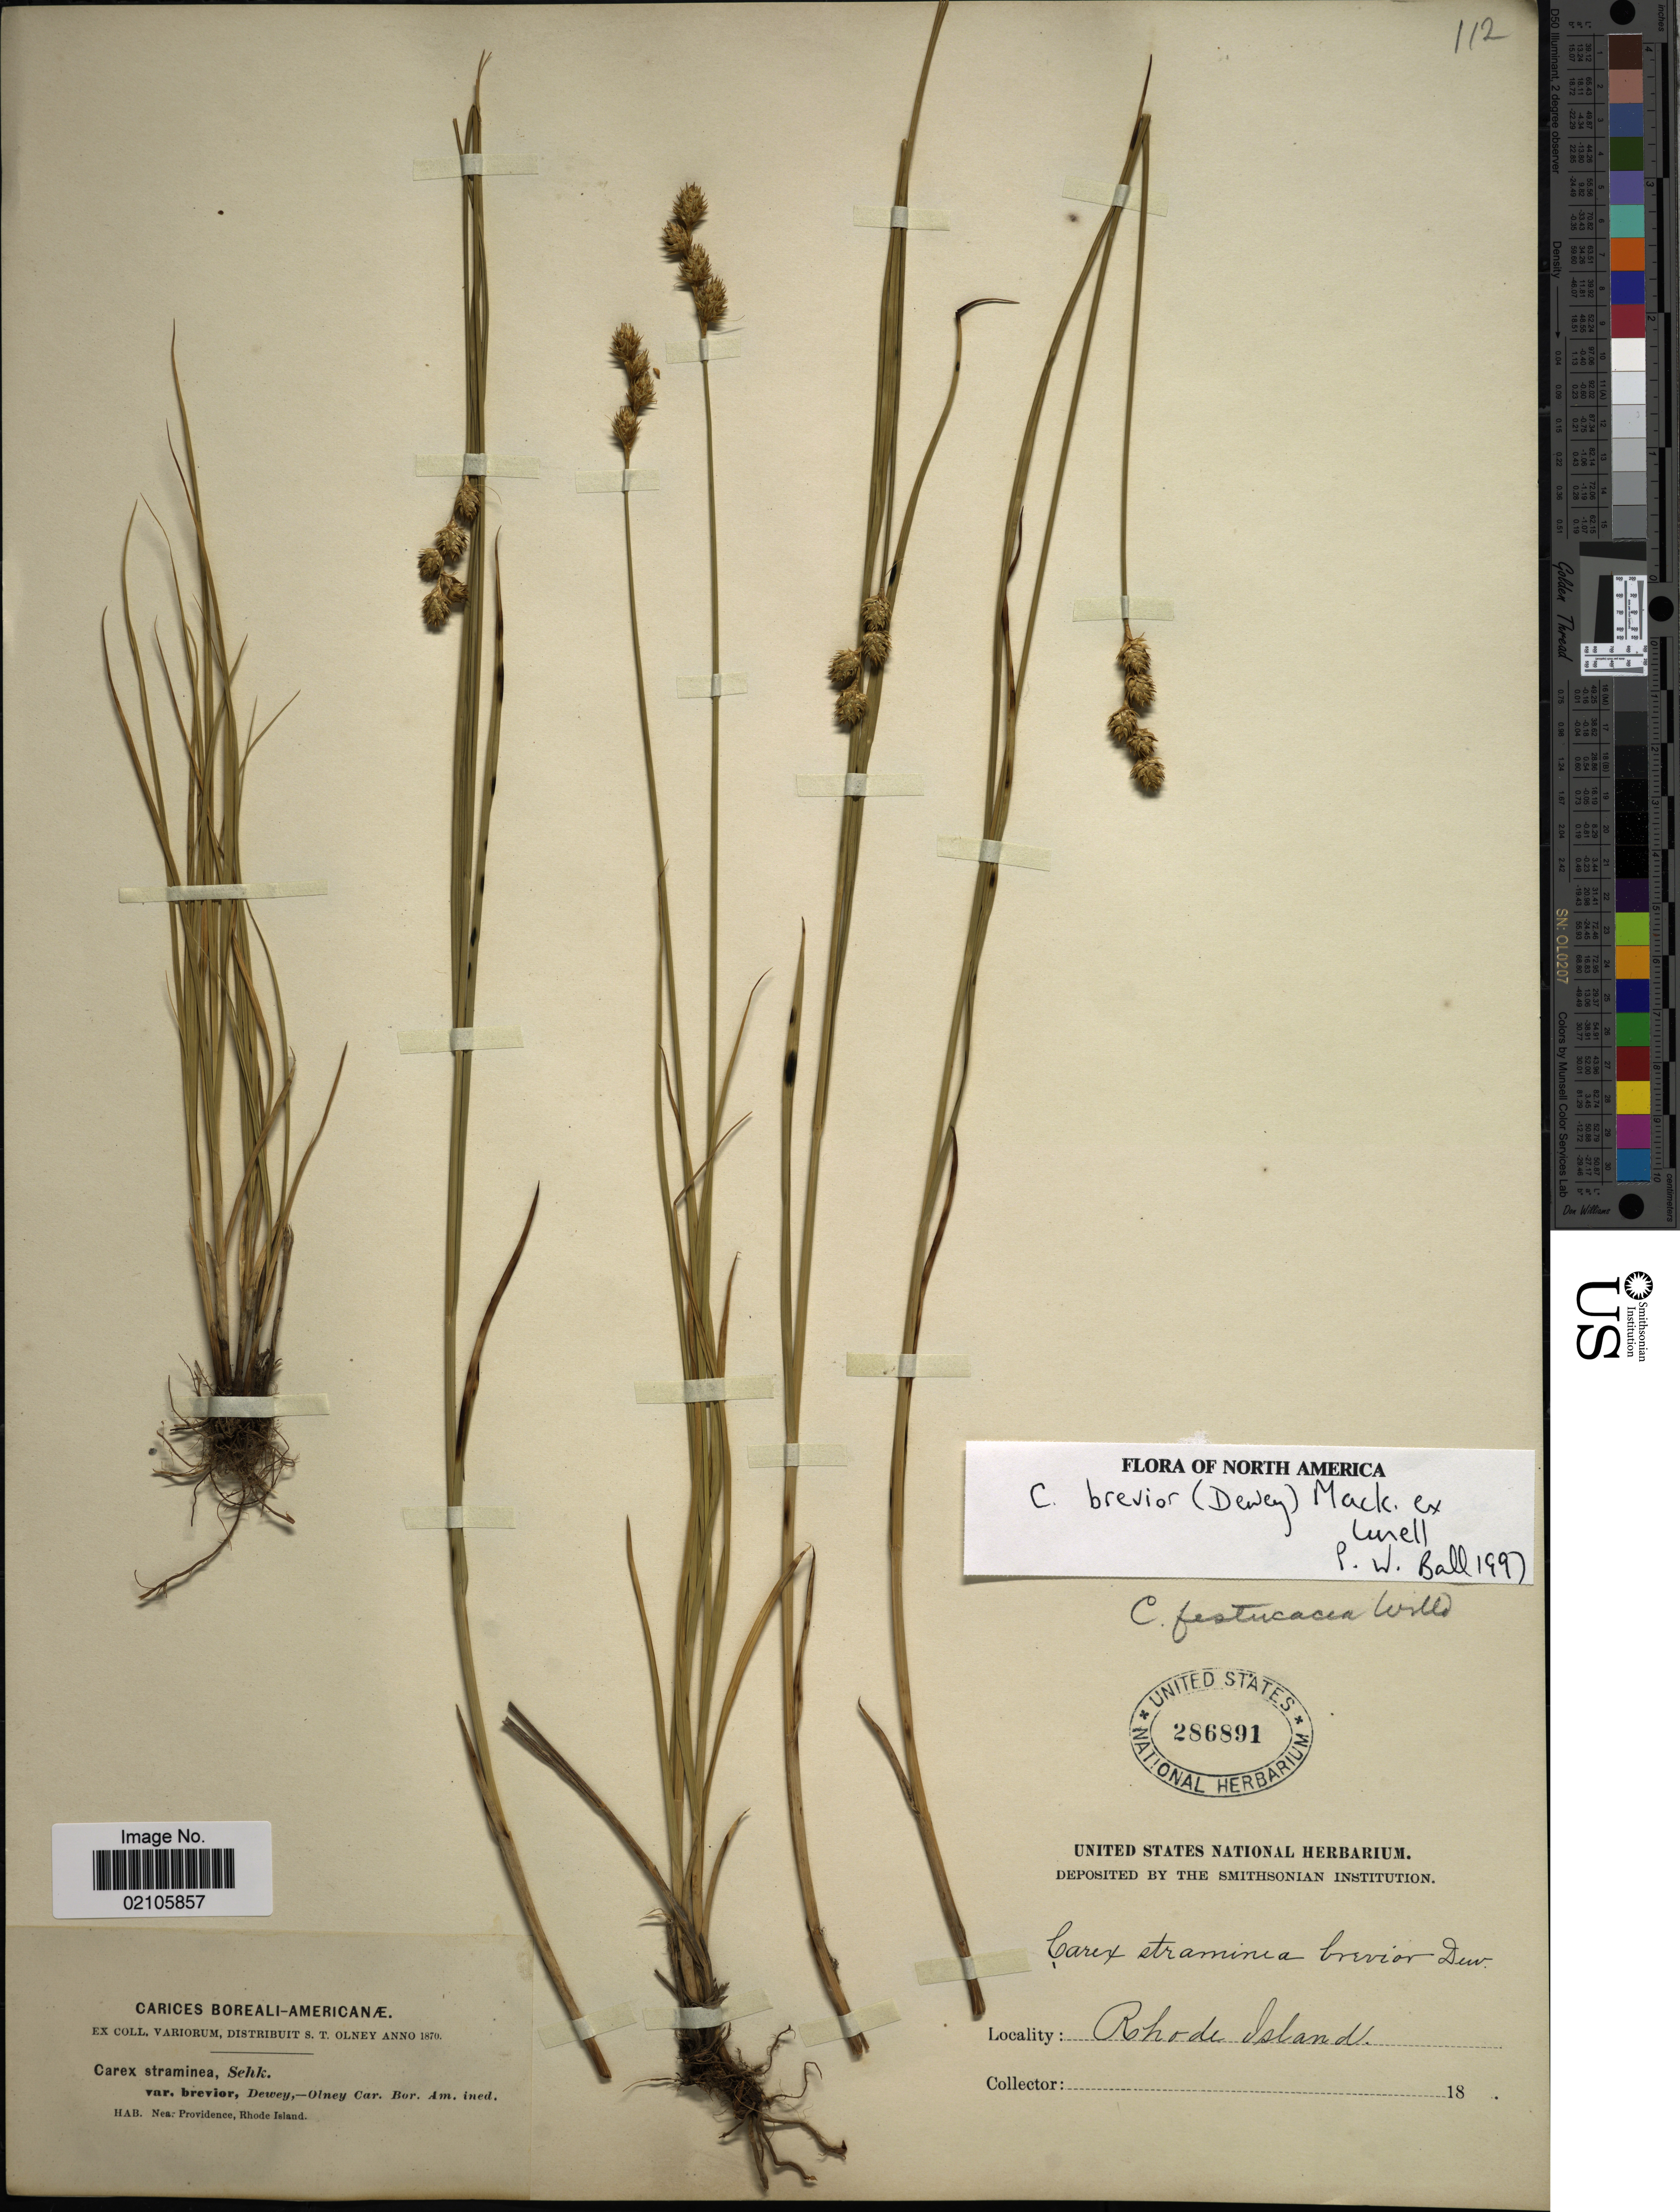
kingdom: Plantae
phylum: Tracheophyta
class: Liliopsida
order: Poales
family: Cyperaceae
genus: Carex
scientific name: Carex brevior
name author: (Dewey) Mack. ex Lunell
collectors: S. Olney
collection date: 1870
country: United States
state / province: Rhode Island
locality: Boreali-Americanae. Near Providence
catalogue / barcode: US 286891